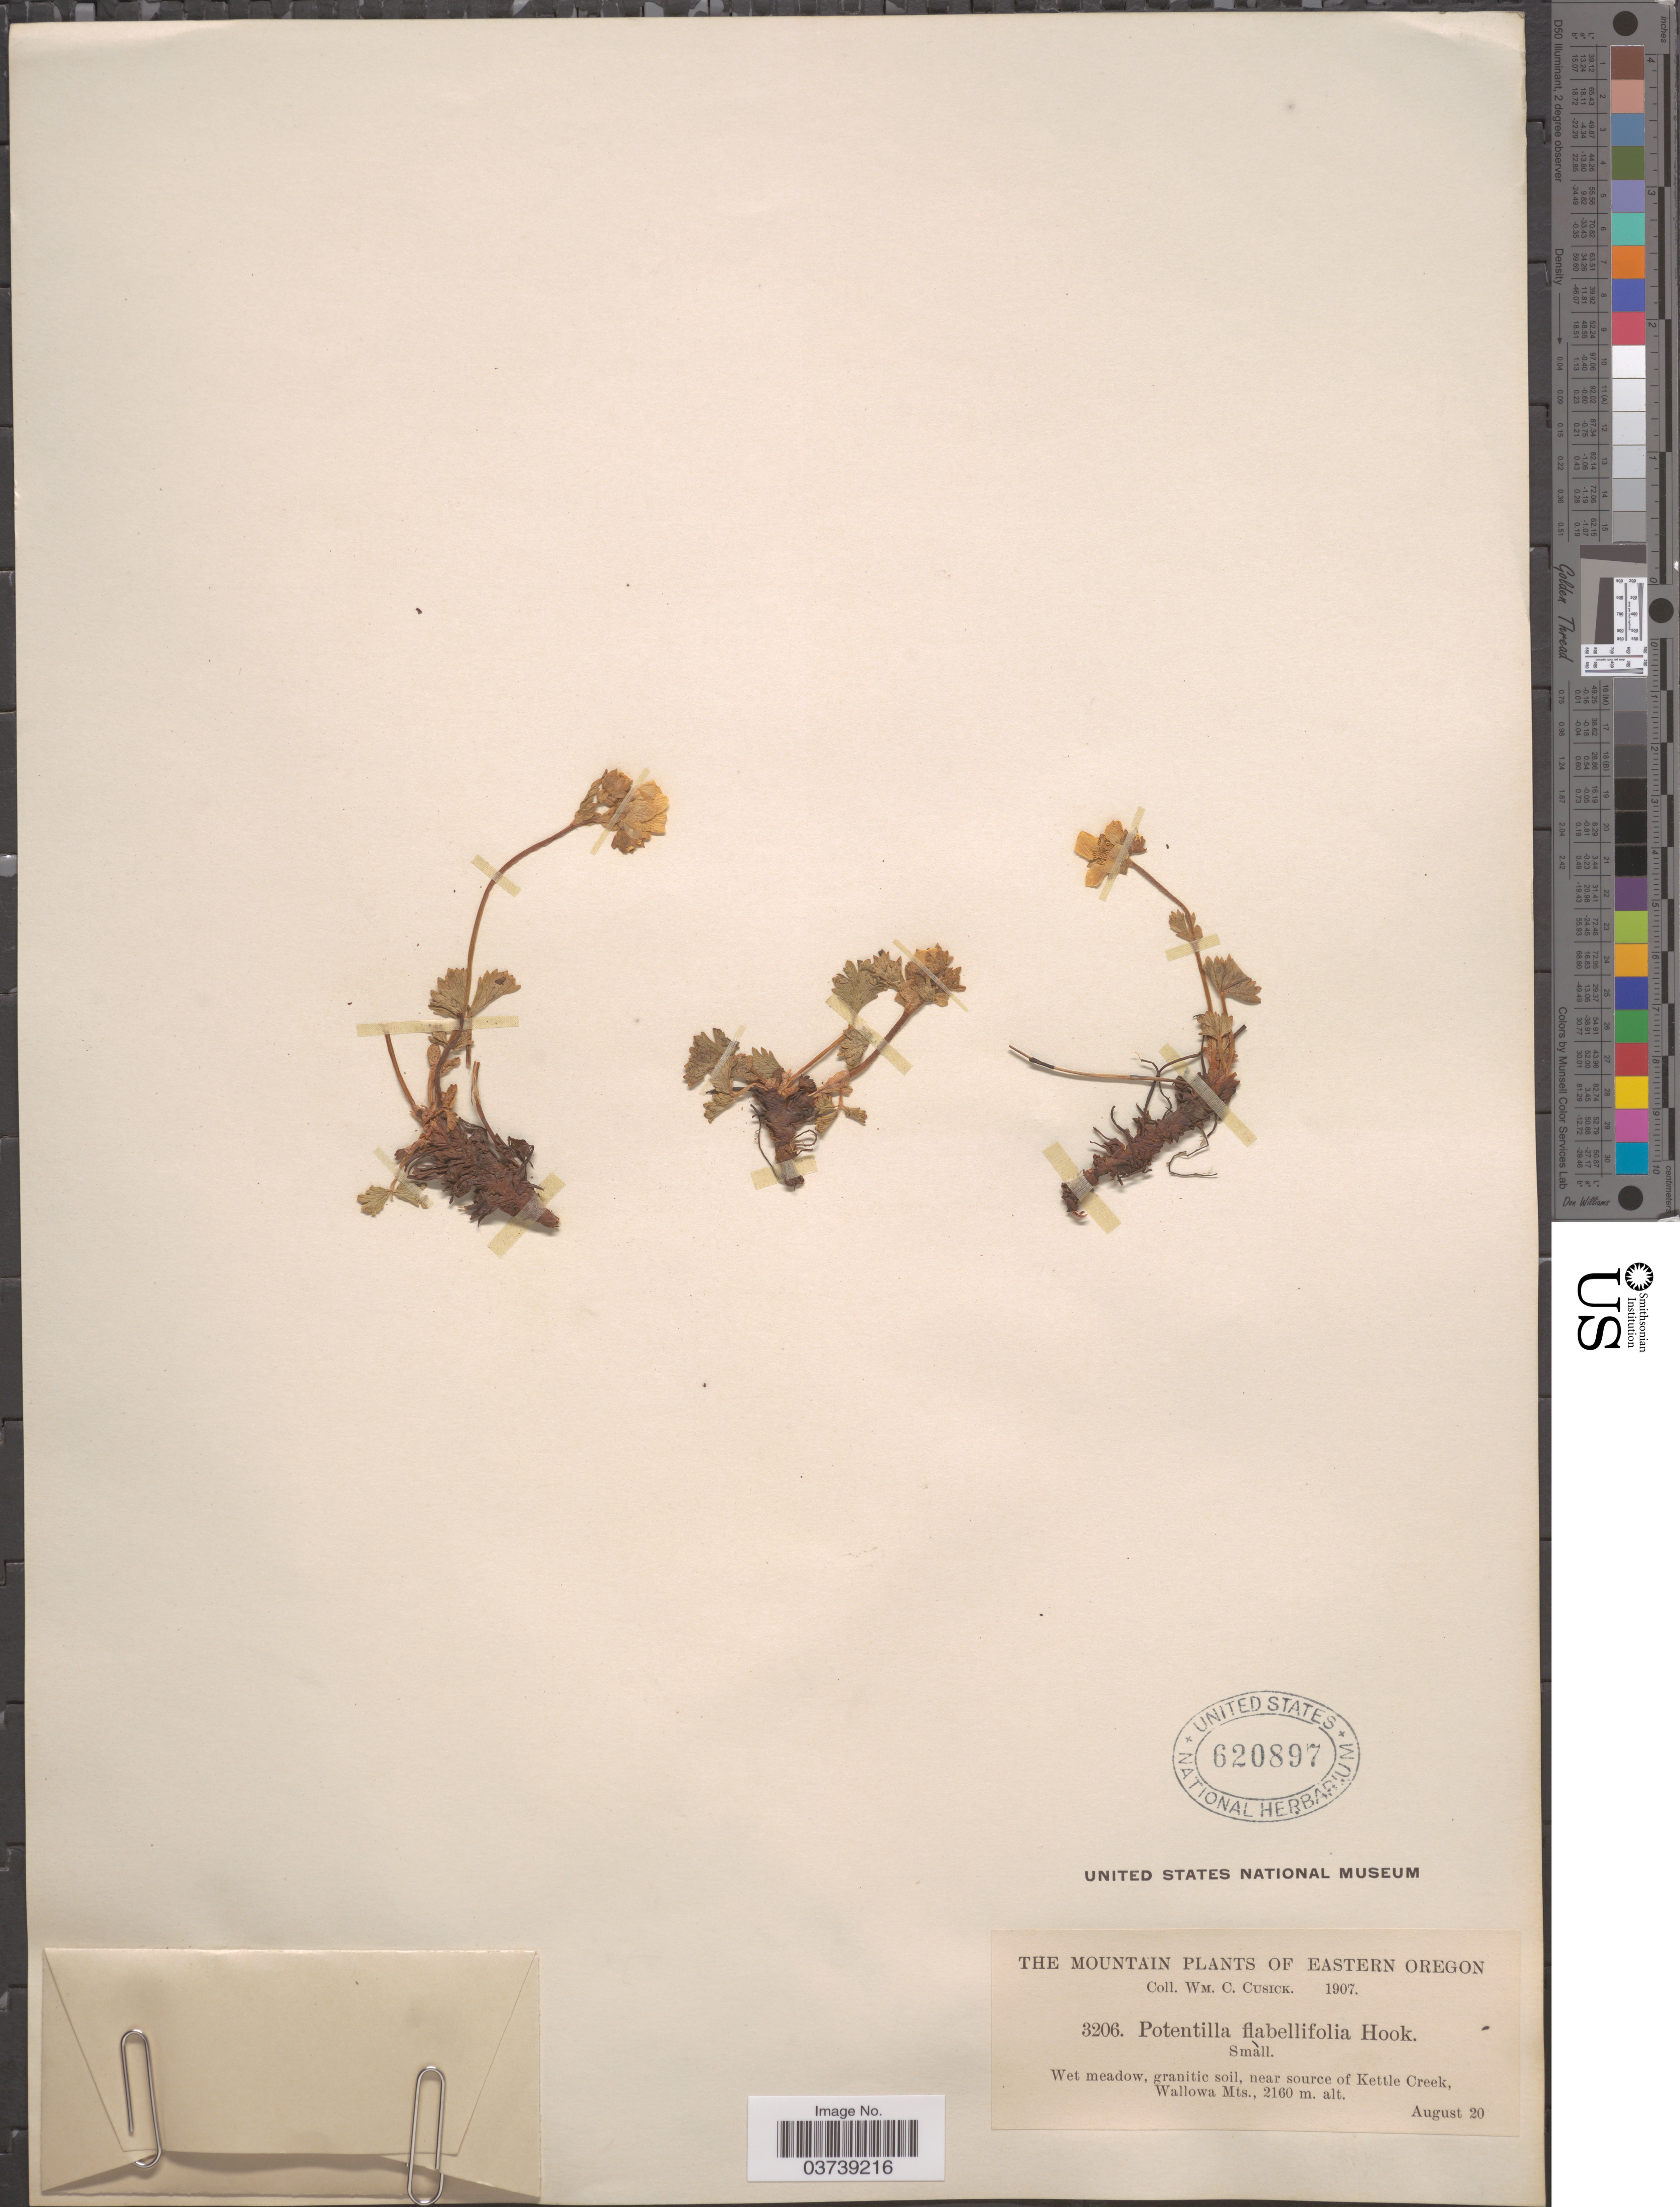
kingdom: Plantae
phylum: Tracheophyta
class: Magnoliopsida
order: Rosales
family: Rosaceae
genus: Potentilla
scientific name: Potentilla flabellifolia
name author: Hook. ex Torr. & A. Gray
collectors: W. C. Cusick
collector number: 3206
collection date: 1907-08-20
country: United States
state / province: Oregon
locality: The Mountain of Eastern Oregon. Wet meadow, granitic soil, near source of Kettle Creek, Wallowa Mts.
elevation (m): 2160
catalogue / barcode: US 620897